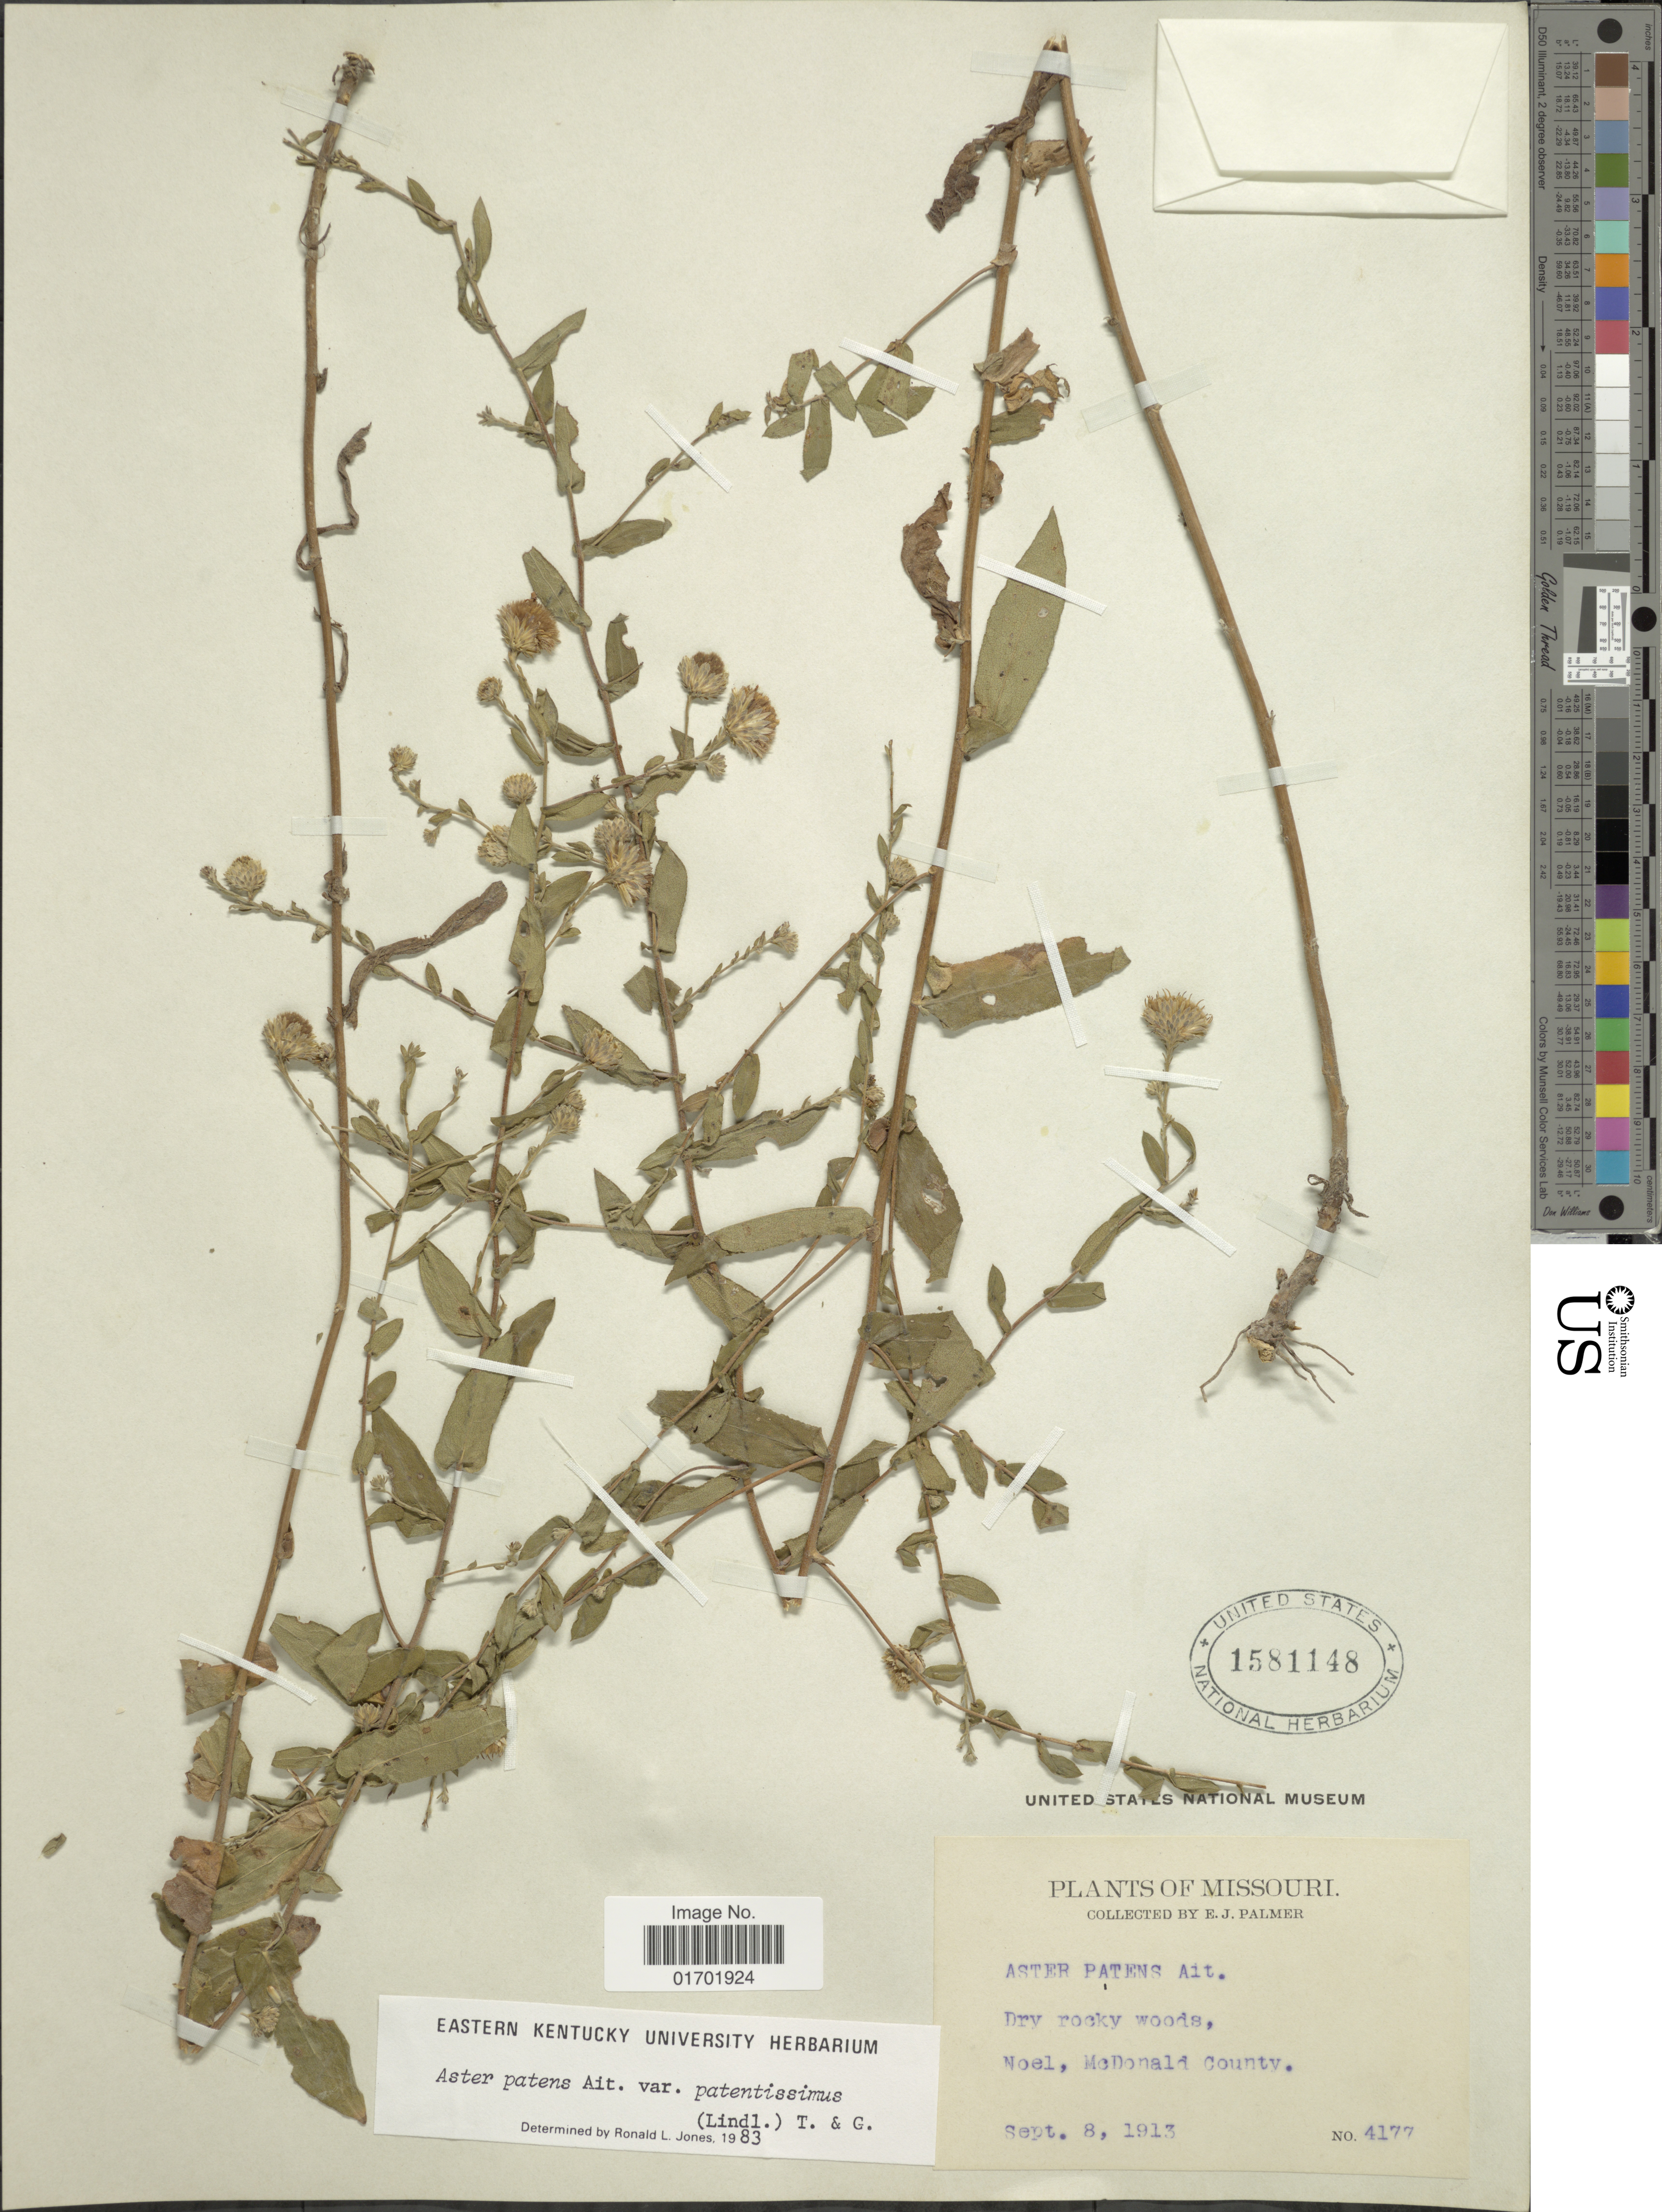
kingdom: Plantae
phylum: Tracheophyta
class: Magnoliopsida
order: Asterales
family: Asteraceae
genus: Symphyotrichum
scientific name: Symphyotrichum patens var. patentissimum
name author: (Lindl.) G.L. Nesom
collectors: E. J. Palmer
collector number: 4177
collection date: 1913-09-08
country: United States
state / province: Missouri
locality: Noel, McDonald County.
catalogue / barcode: US 1581148